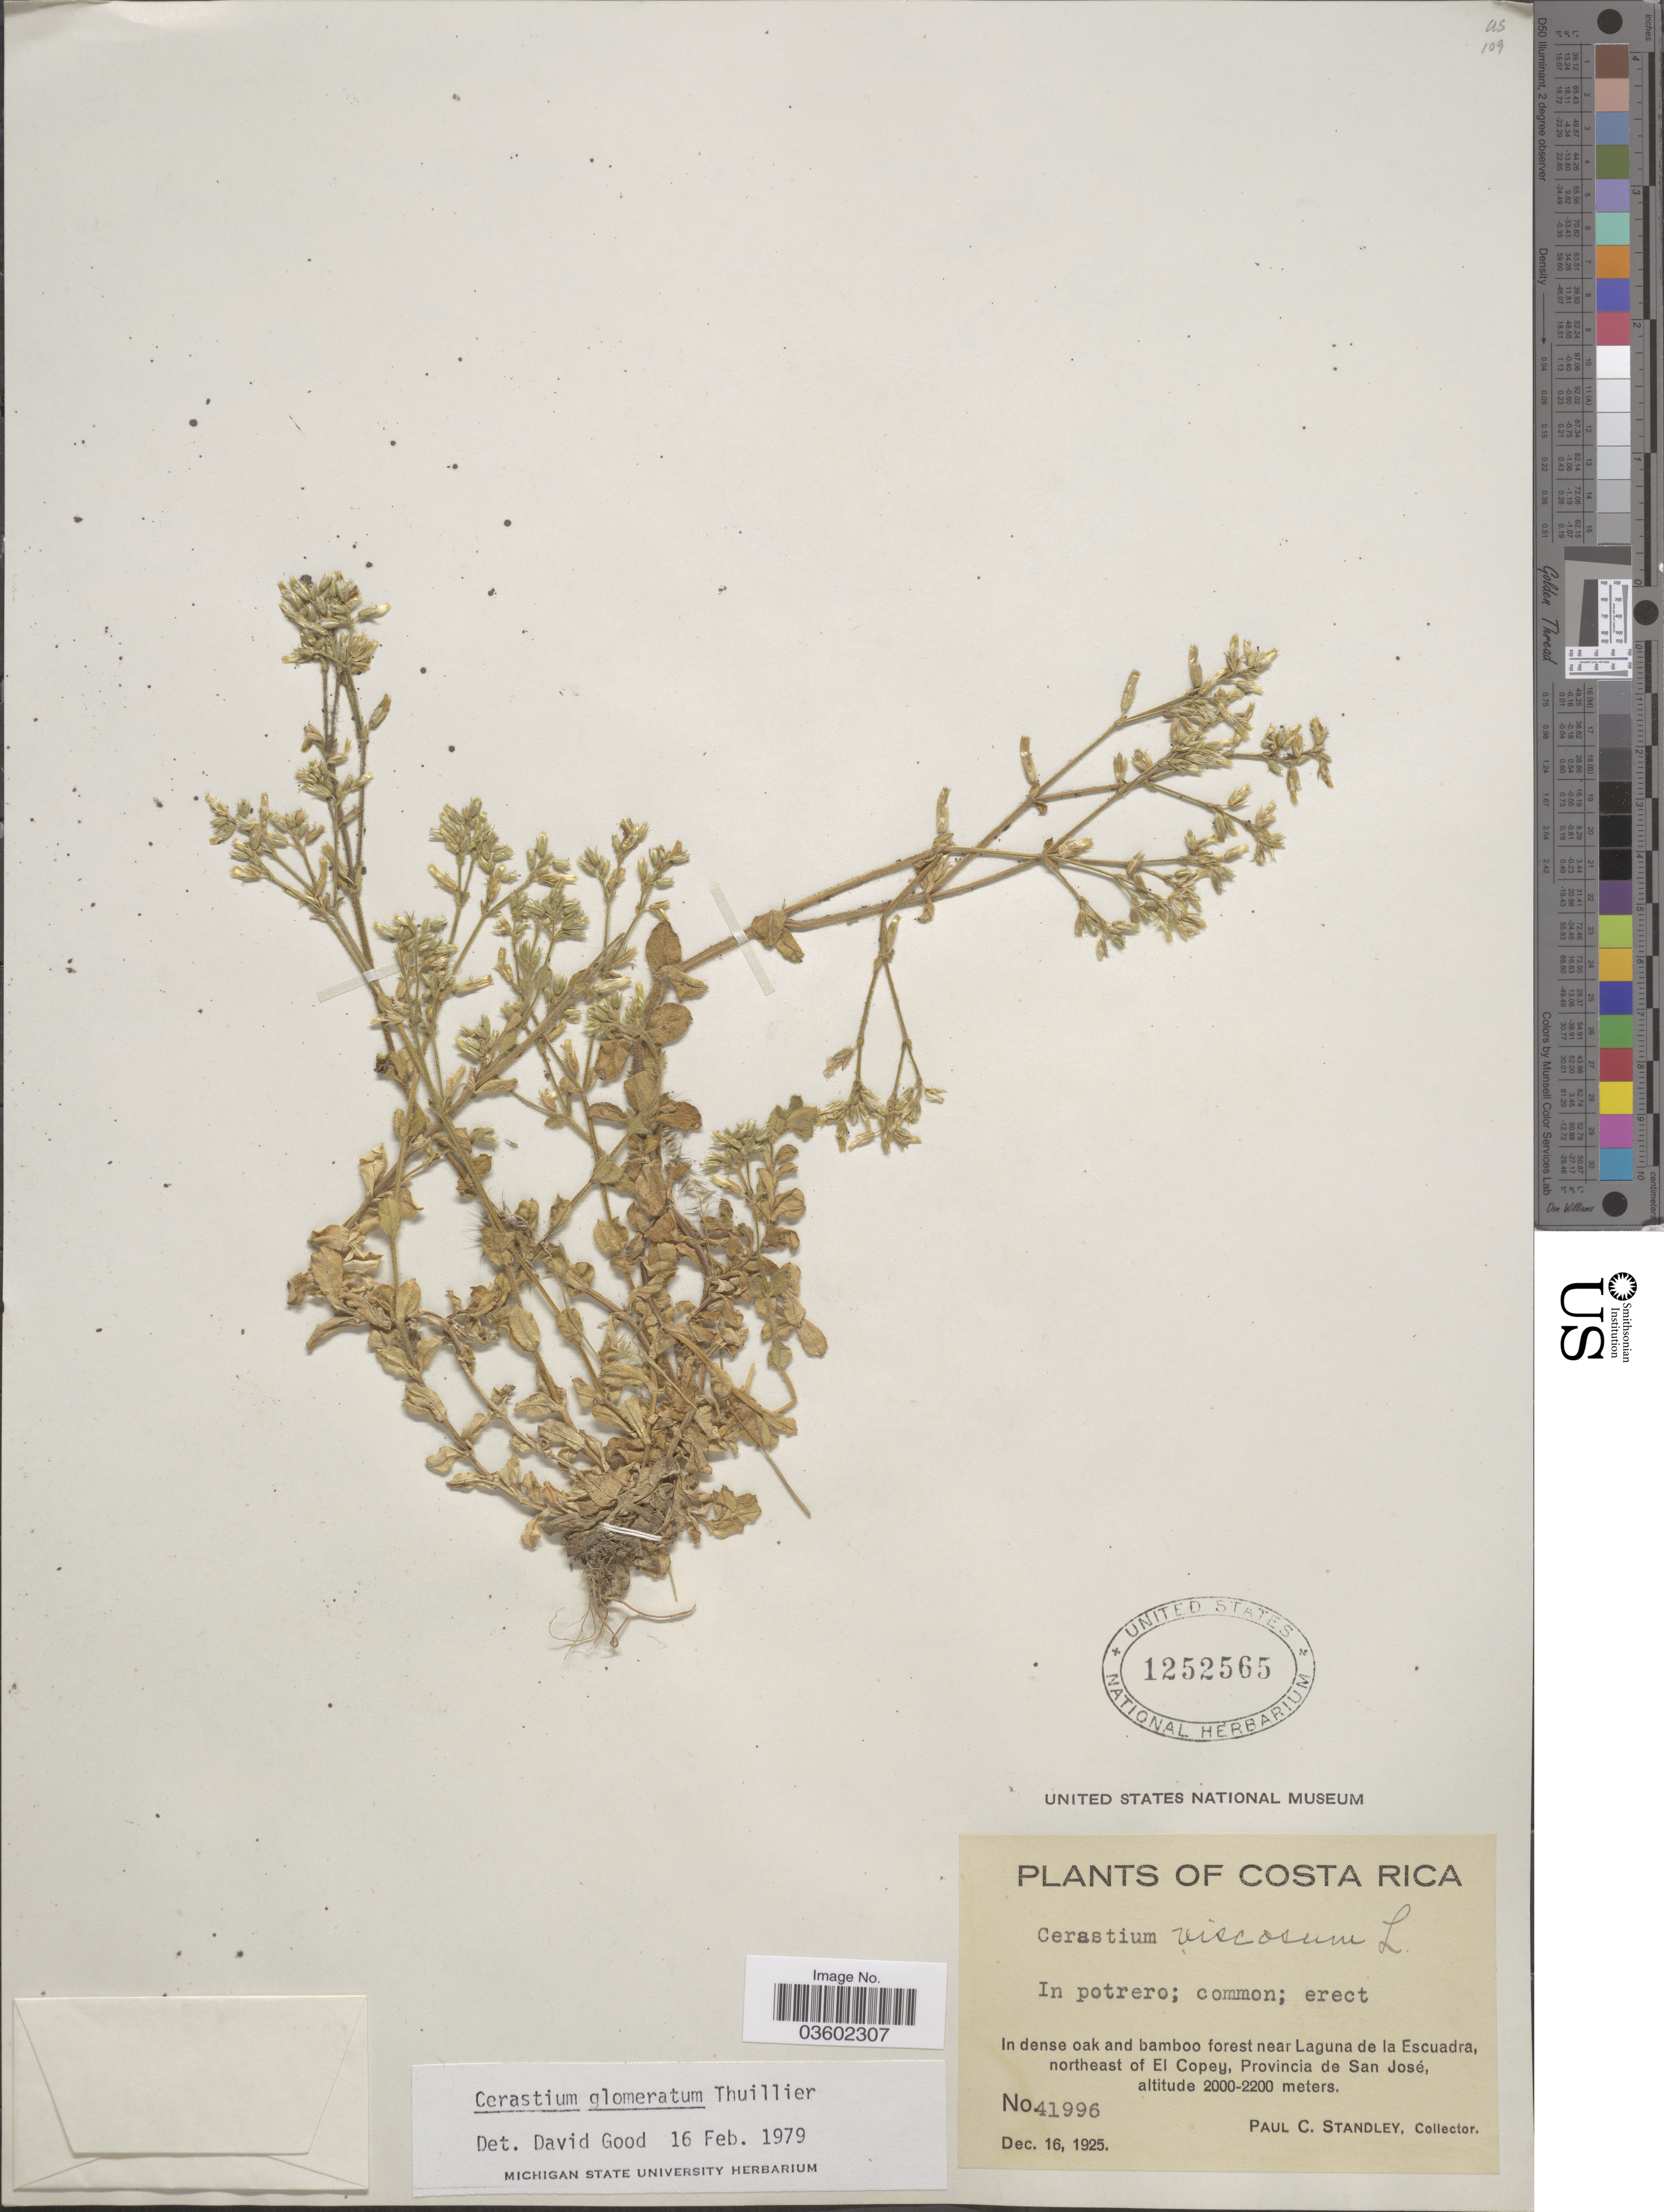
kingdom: Plantae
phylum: Tracheophyta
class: Magnoliopsida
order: Caryophyllales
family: Caryophyllaceae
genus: Cerastium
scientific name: Cerastium glomeratum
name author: Thuill.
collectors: P. C. Standley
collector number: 41996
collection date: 1925-12-16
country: Costa Rica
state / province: San José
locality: Near Laguna de la Escuadra, northeast of El Copey.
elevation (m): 2000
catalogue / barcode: US 1252565